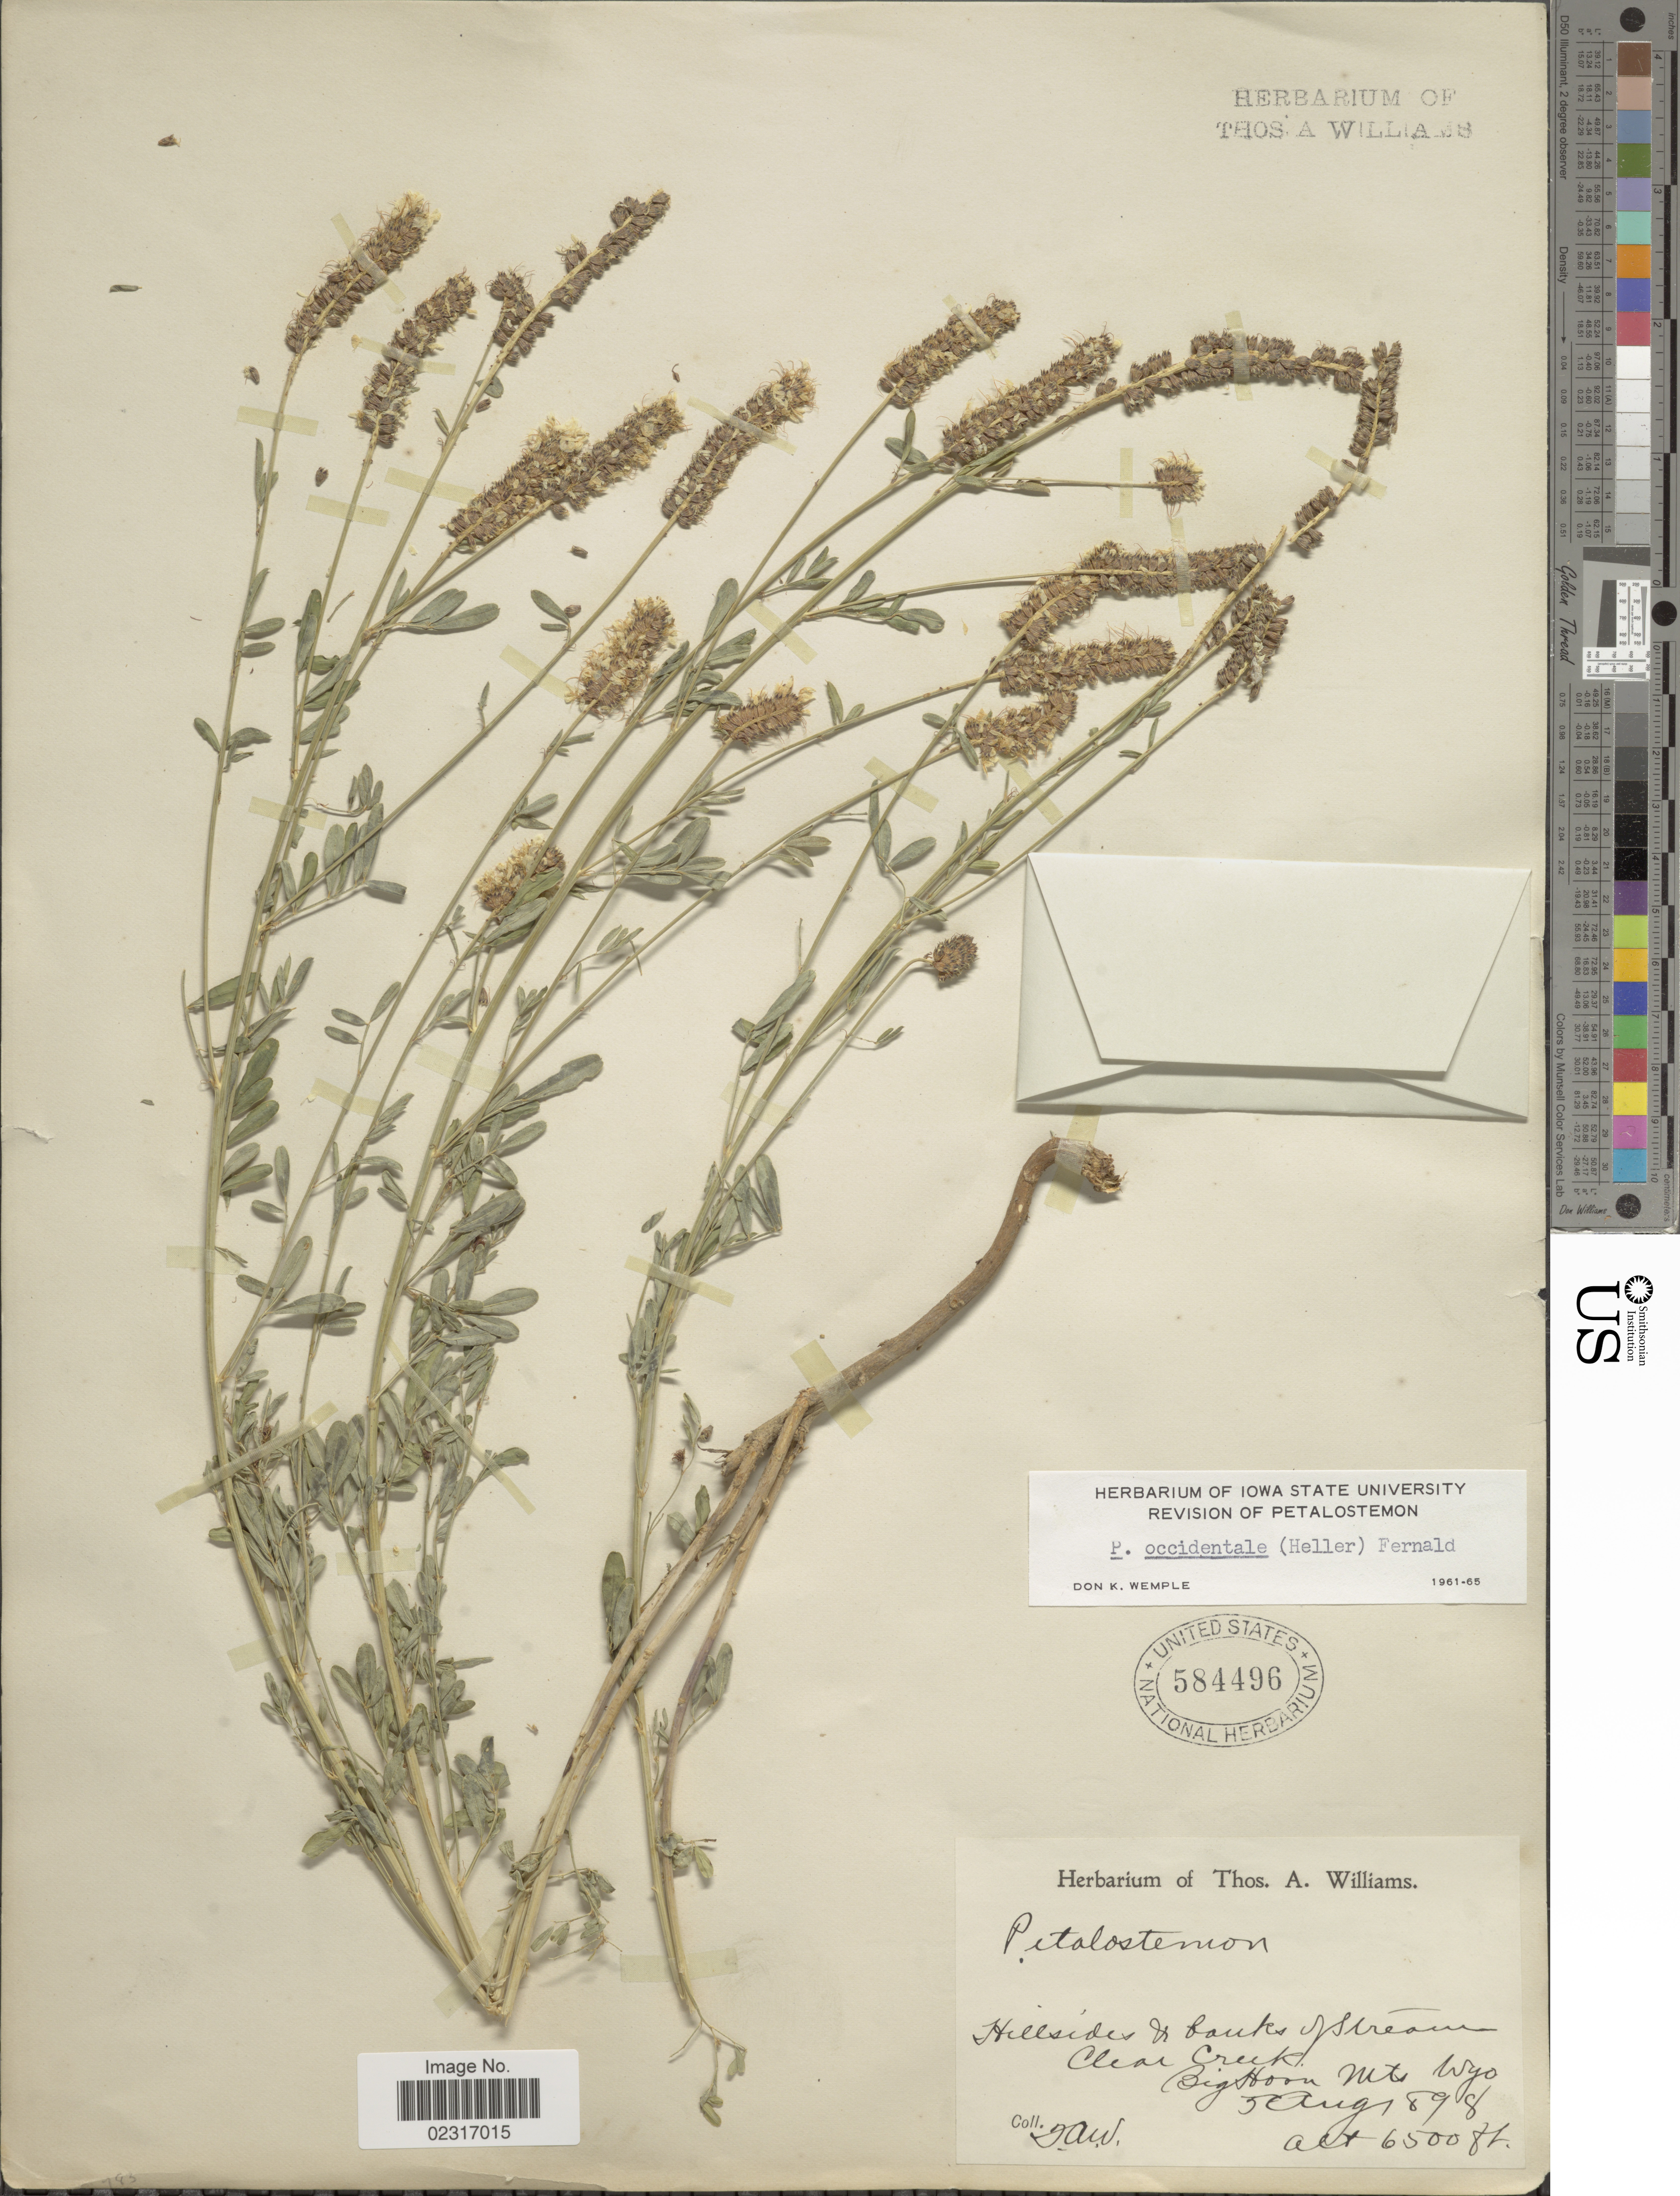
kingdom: Plantae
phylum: Tracheophyta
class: Magnoliopsida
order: Fabales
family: Fabaceae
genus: Dalea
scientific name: Dalea candida var. oligophylla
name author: (Torr) Shinners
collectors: T. A. Williams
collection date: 1898-08-05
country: United States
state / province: Wyoming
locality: Clear Creek. Bighoon Mts. Wyo.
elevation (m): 1981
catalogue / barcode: US 584496